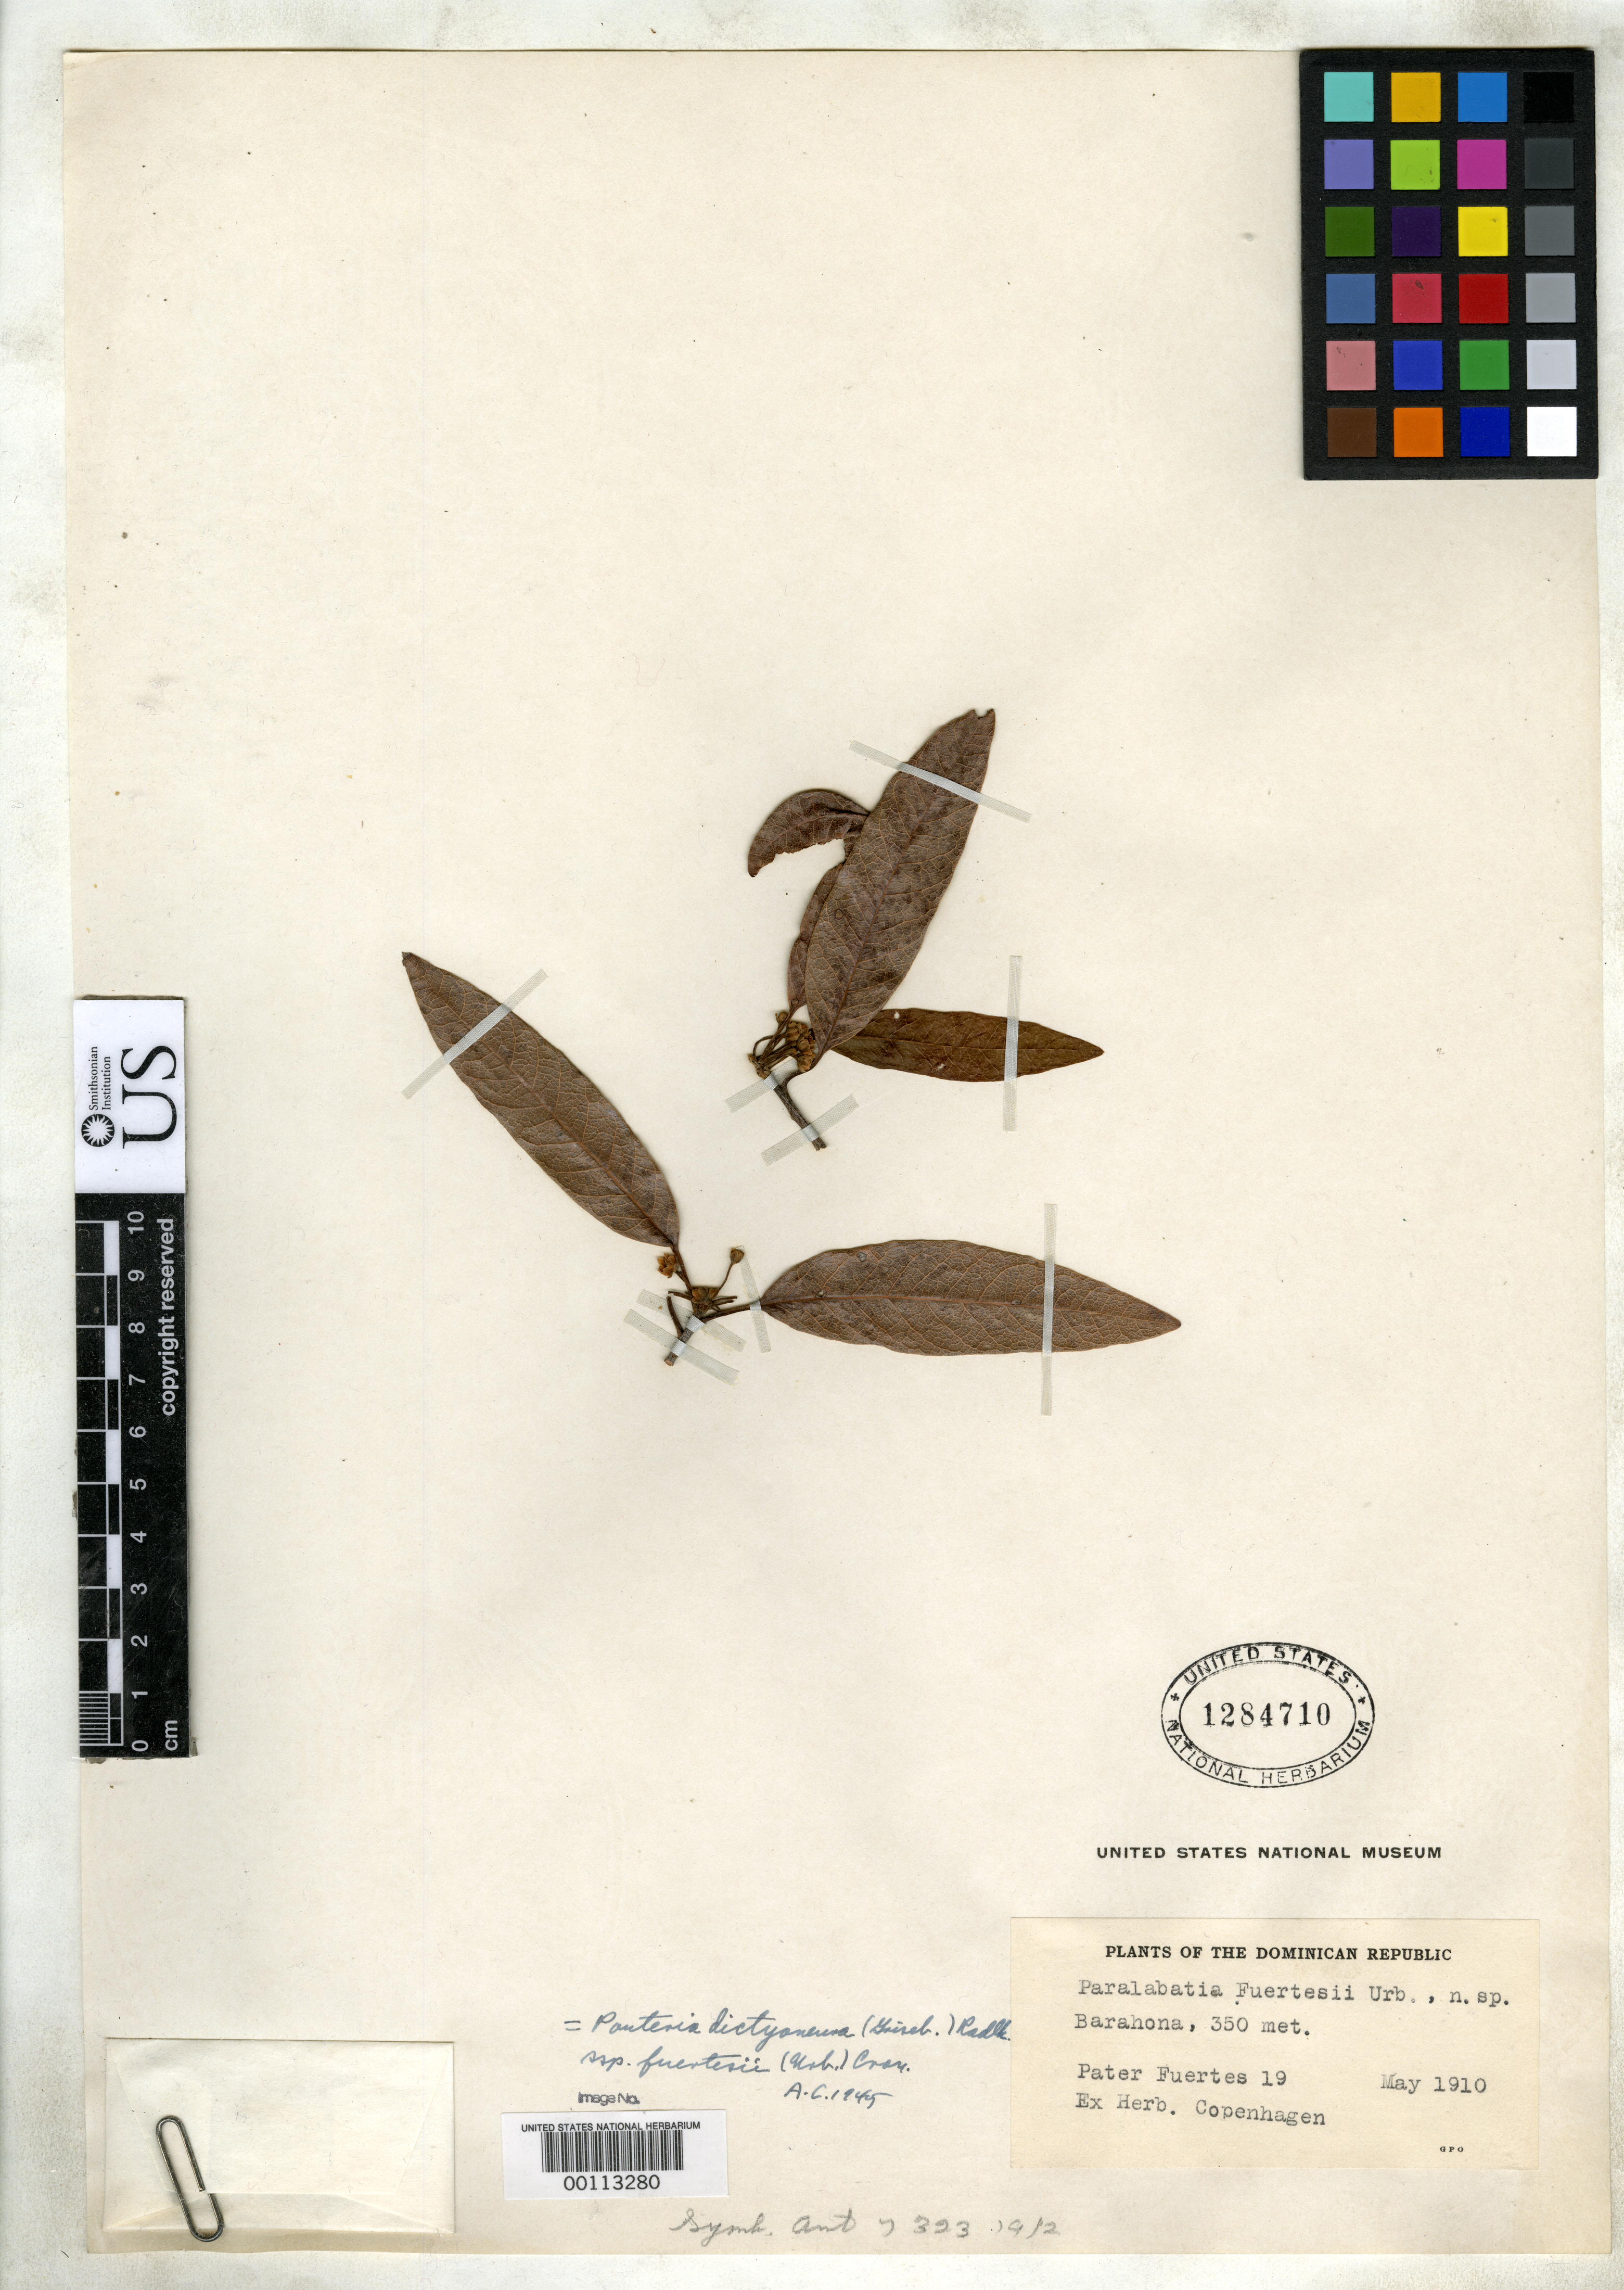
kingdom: Plantae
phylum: Tracheophyta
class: Magnoliopsida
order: Ericales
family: Sapotaceae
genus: Paralabatia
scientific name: Paralabatia fuertesii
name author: Urb.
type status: Isotype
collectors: M. D. Fuertes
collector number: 19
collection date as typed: May 1910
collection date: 1910-05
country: Dominican Republic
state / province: Barahona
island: Hispaniola Island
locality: Prope Barahona.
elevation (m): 350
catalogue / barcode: US 1284710